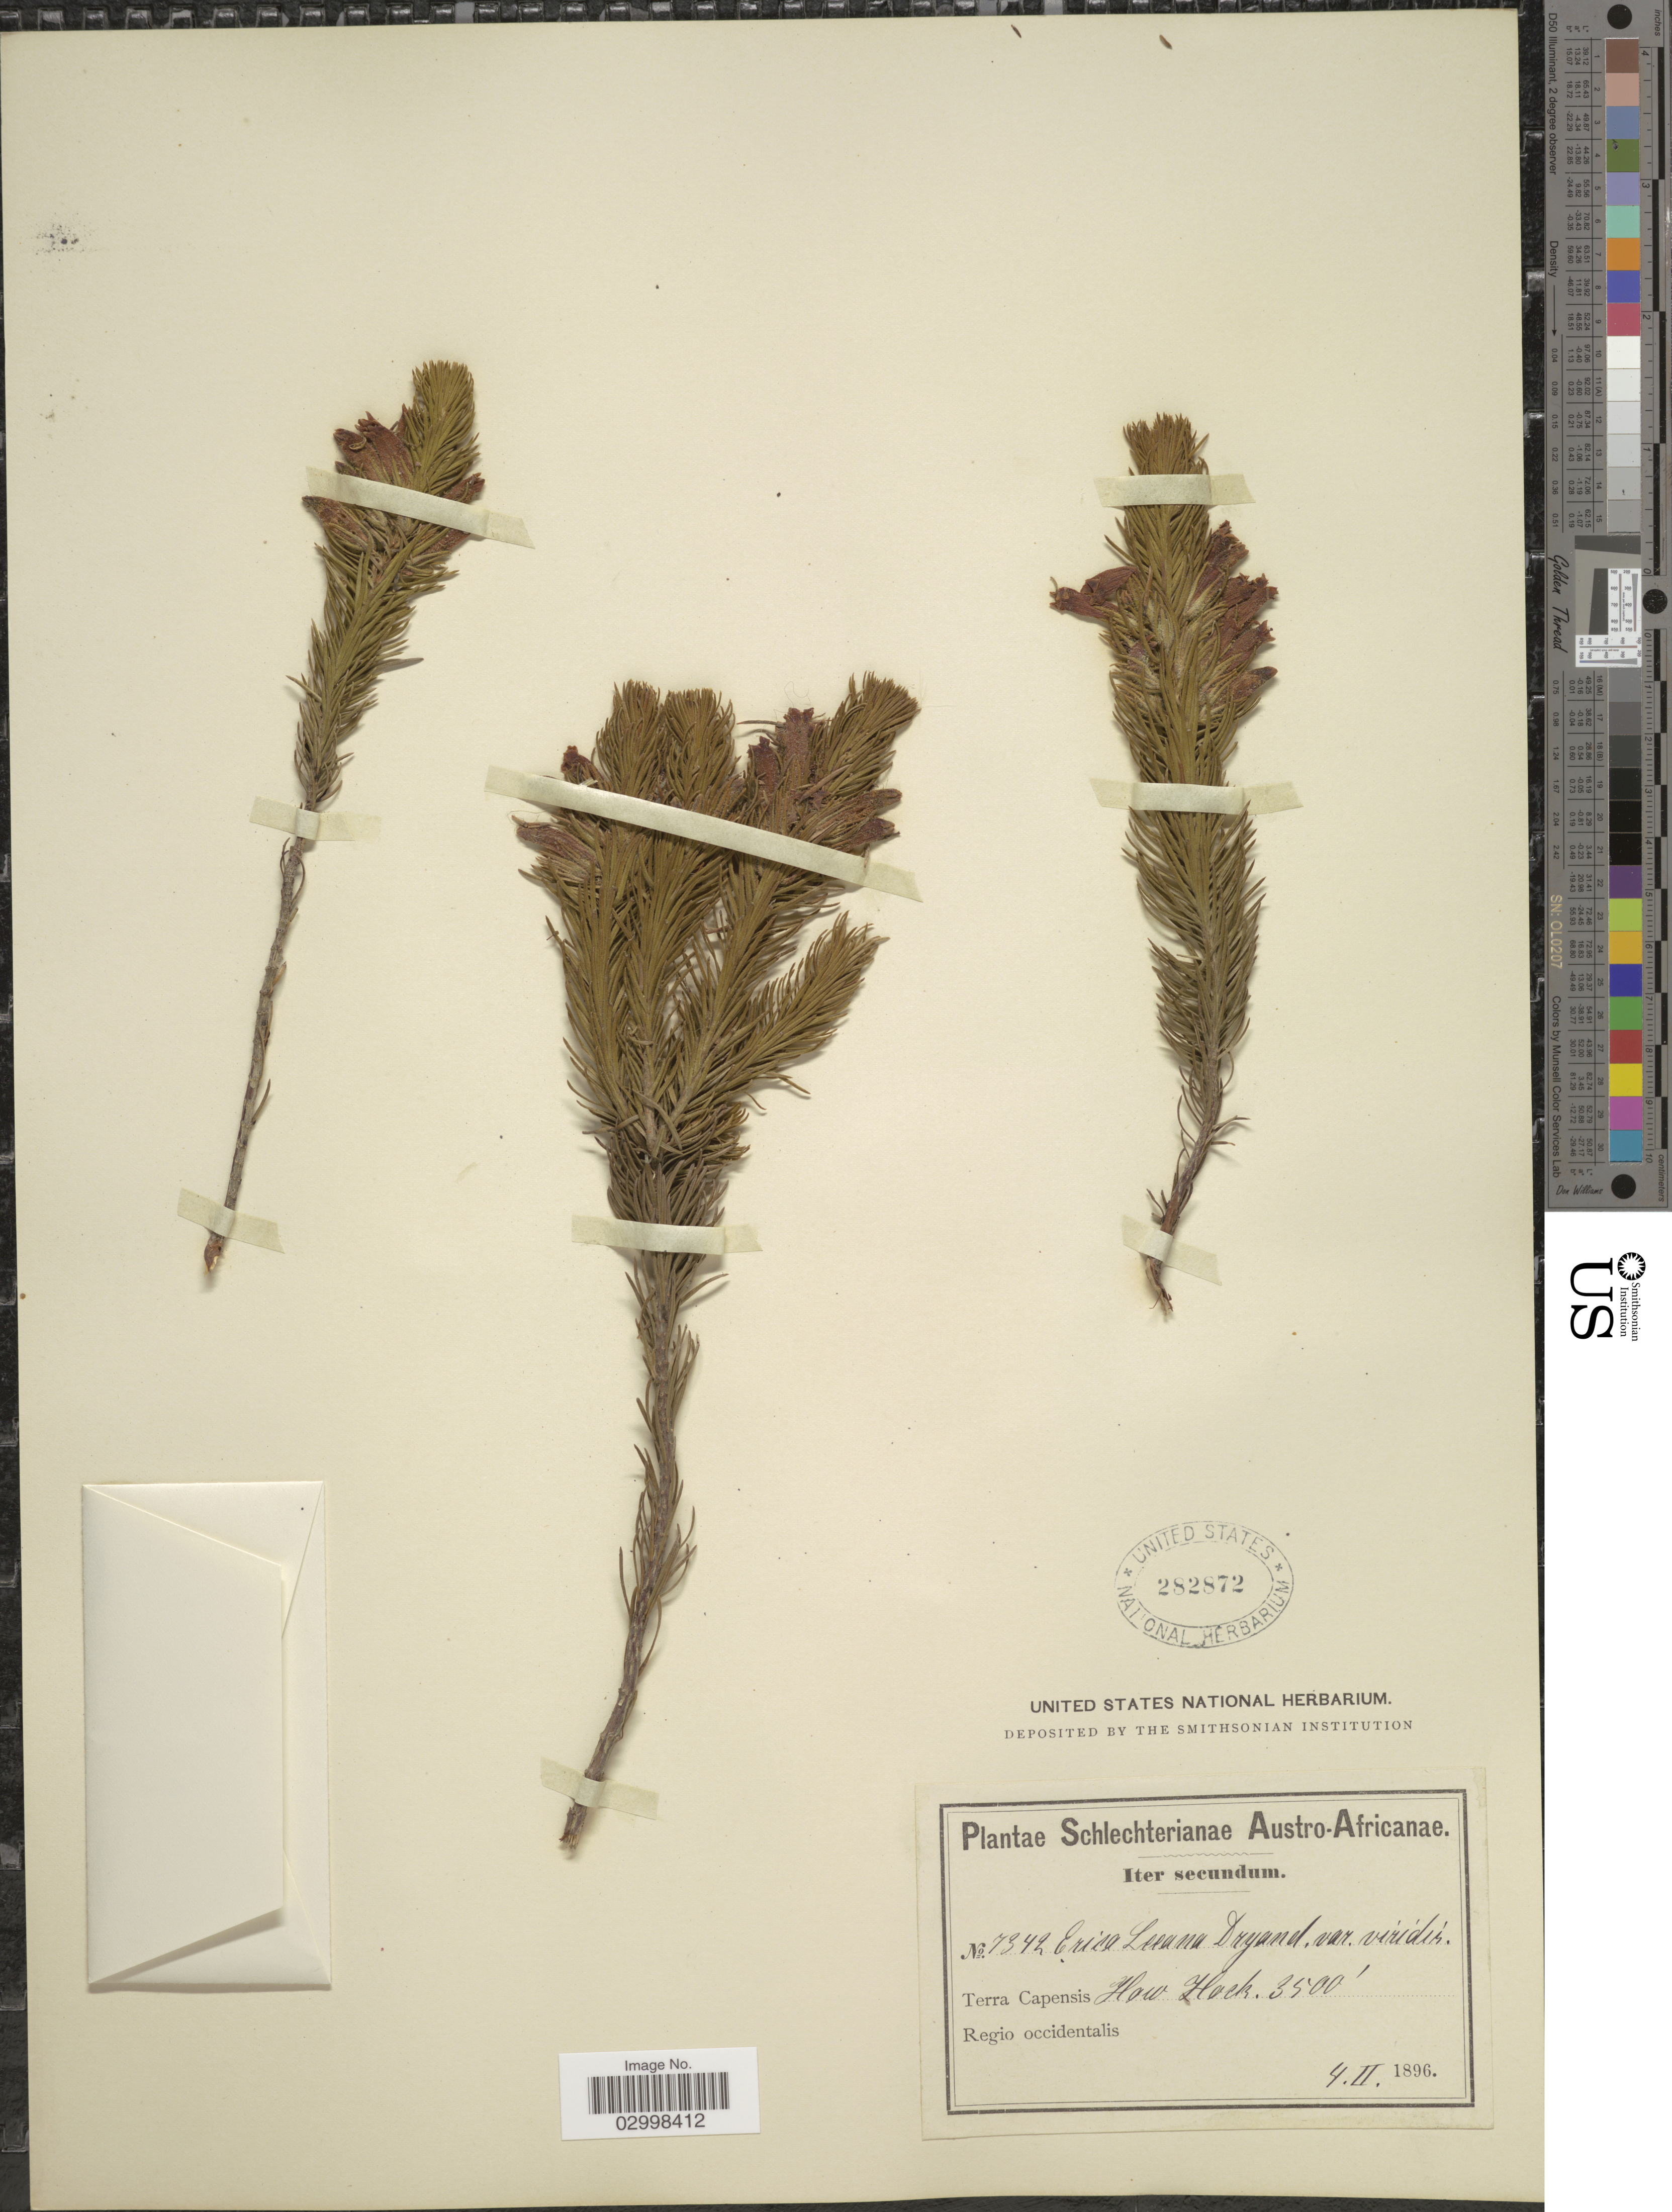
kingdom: Plantae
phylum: Tracheophyta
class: Magnoliopsida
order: Ericales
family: Ericaceae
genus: Erica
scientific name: Erica leeana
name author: W.T. Aiton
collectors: Schlechter, --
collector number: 7342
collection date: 1896-02-04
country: South Africa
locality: Austro-Africanae. Terra Capensis How Hoek. Regio occidentalis.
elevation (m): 1067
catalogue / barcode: US 282872